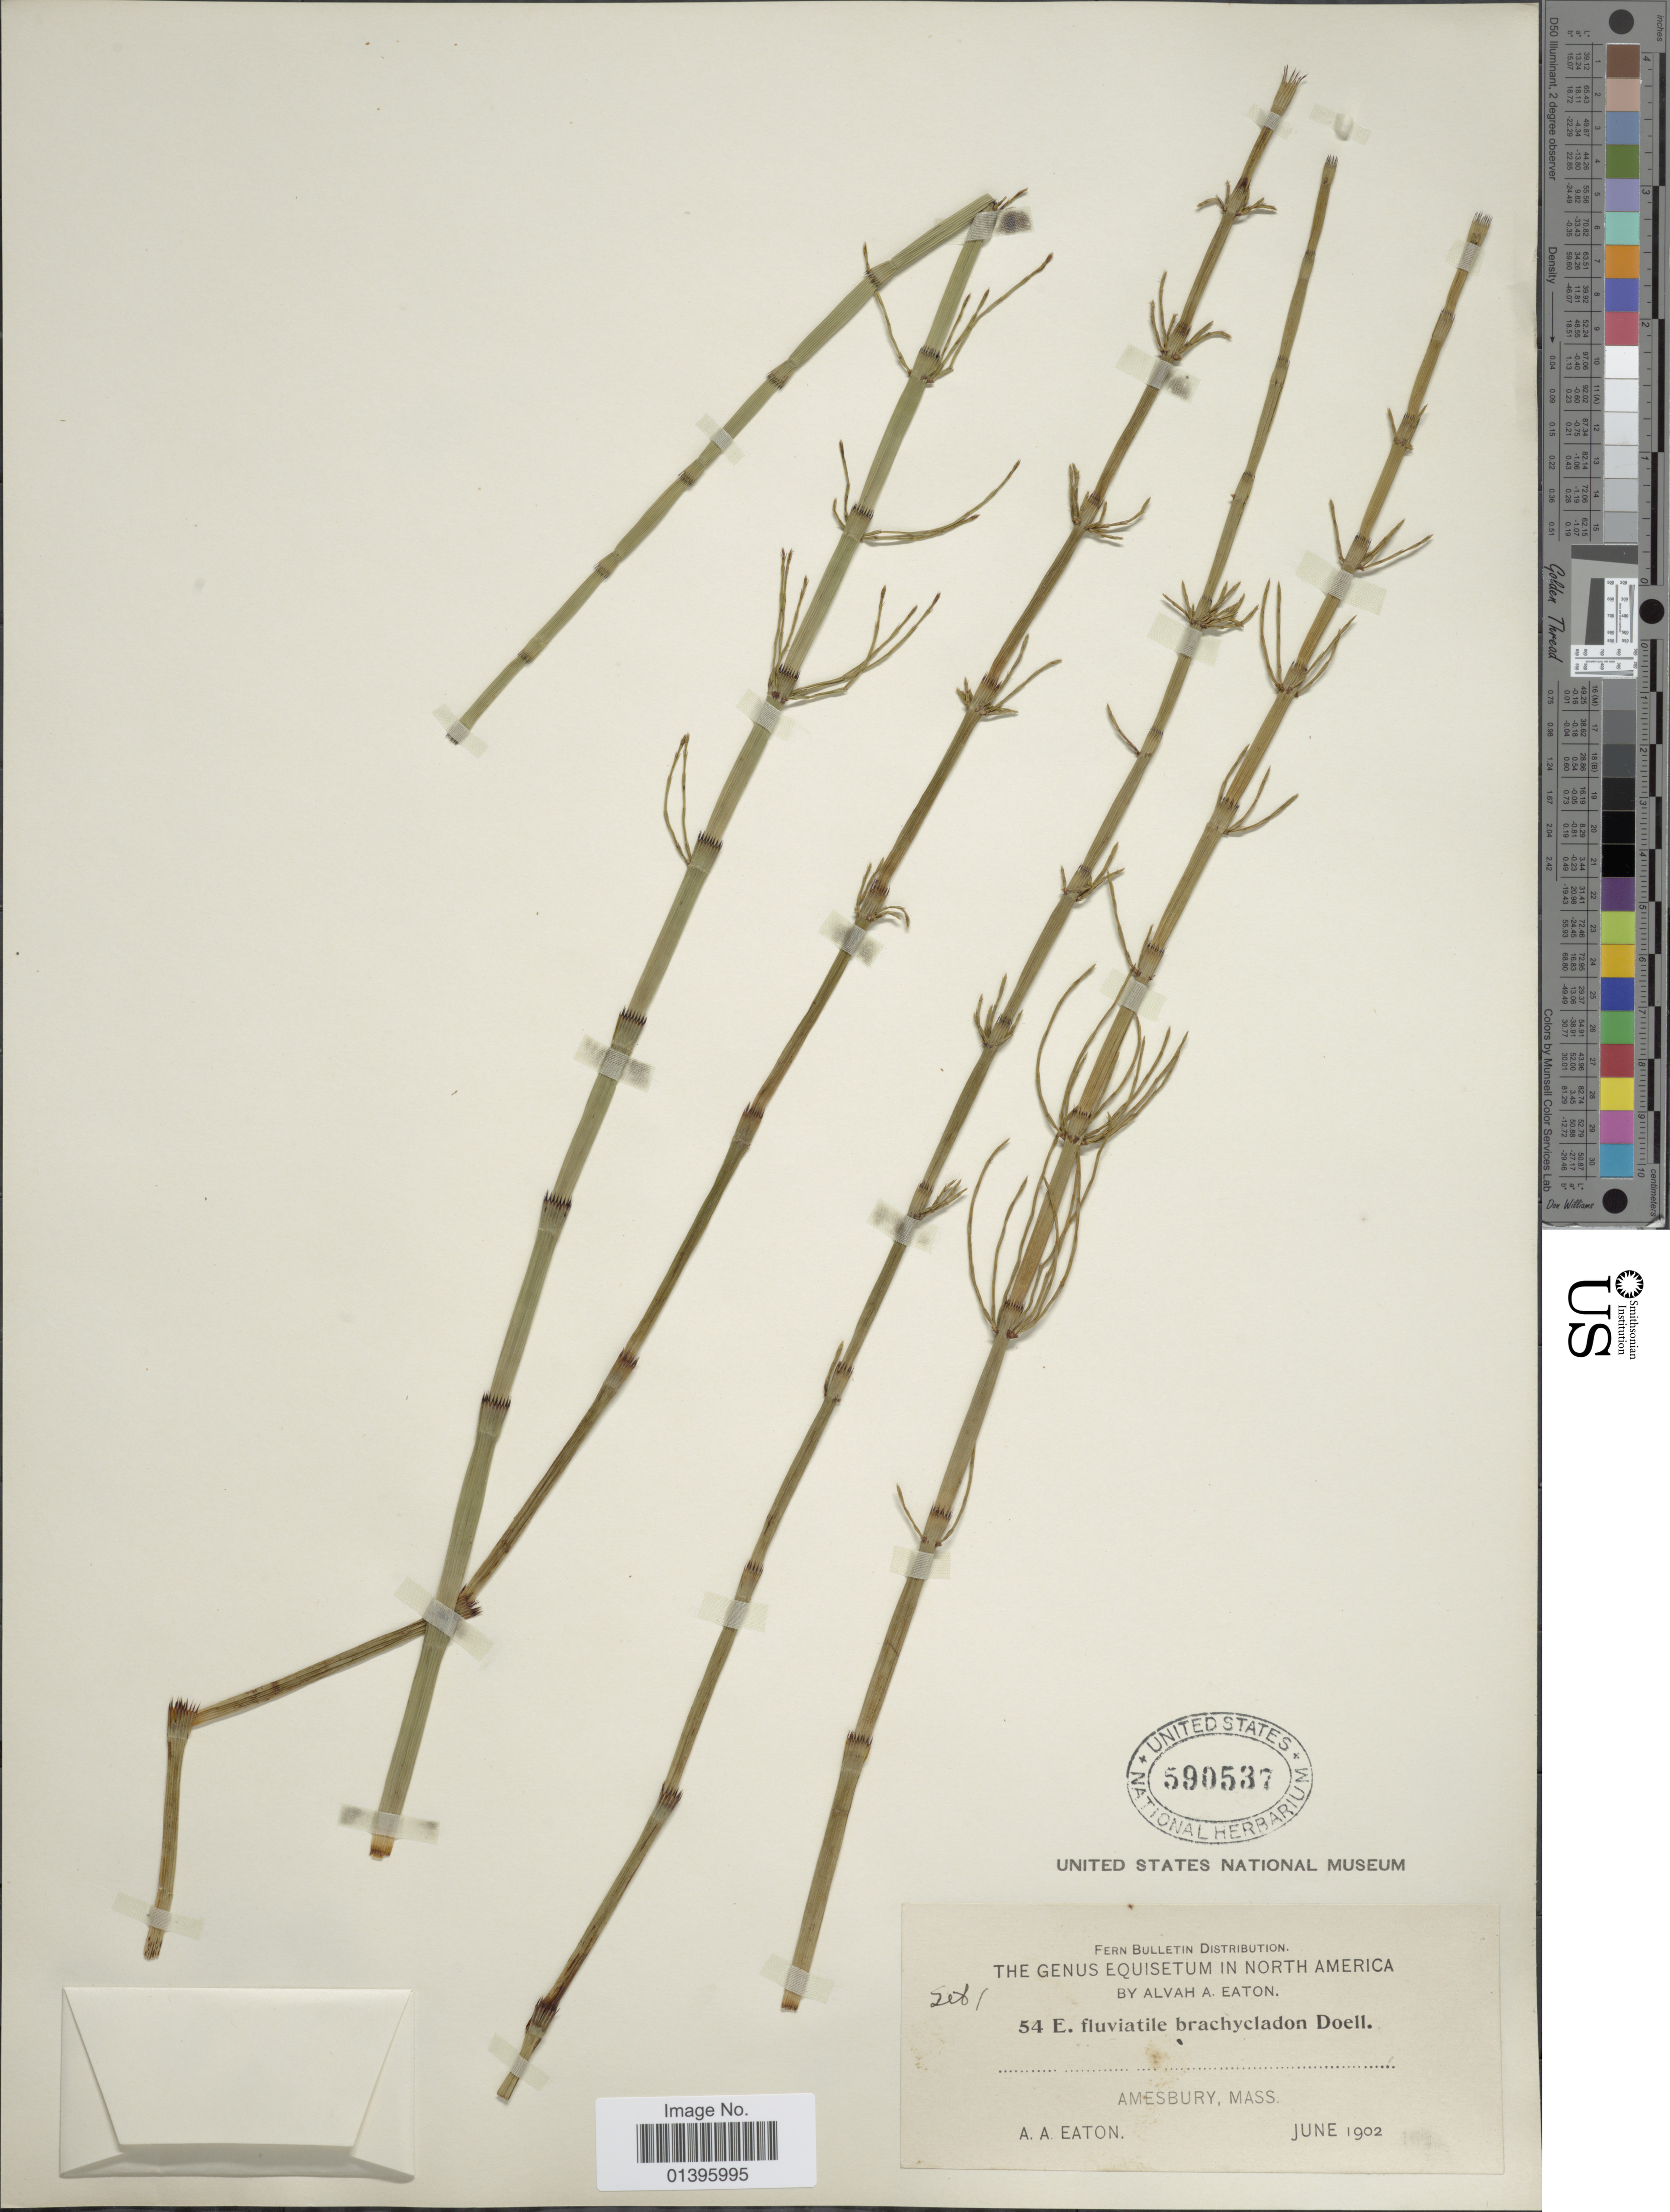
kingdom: Plantae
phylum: Tracheophyta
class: Polypodiopsida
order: Equisetales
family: Equisetaceae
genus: Equisetum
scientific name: Equisetum fluviatile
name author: L.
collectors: A. A. Eaton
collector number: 54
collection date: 1902-06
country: United States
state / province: Massachusetts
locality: Amesbury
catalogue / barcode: US 590537